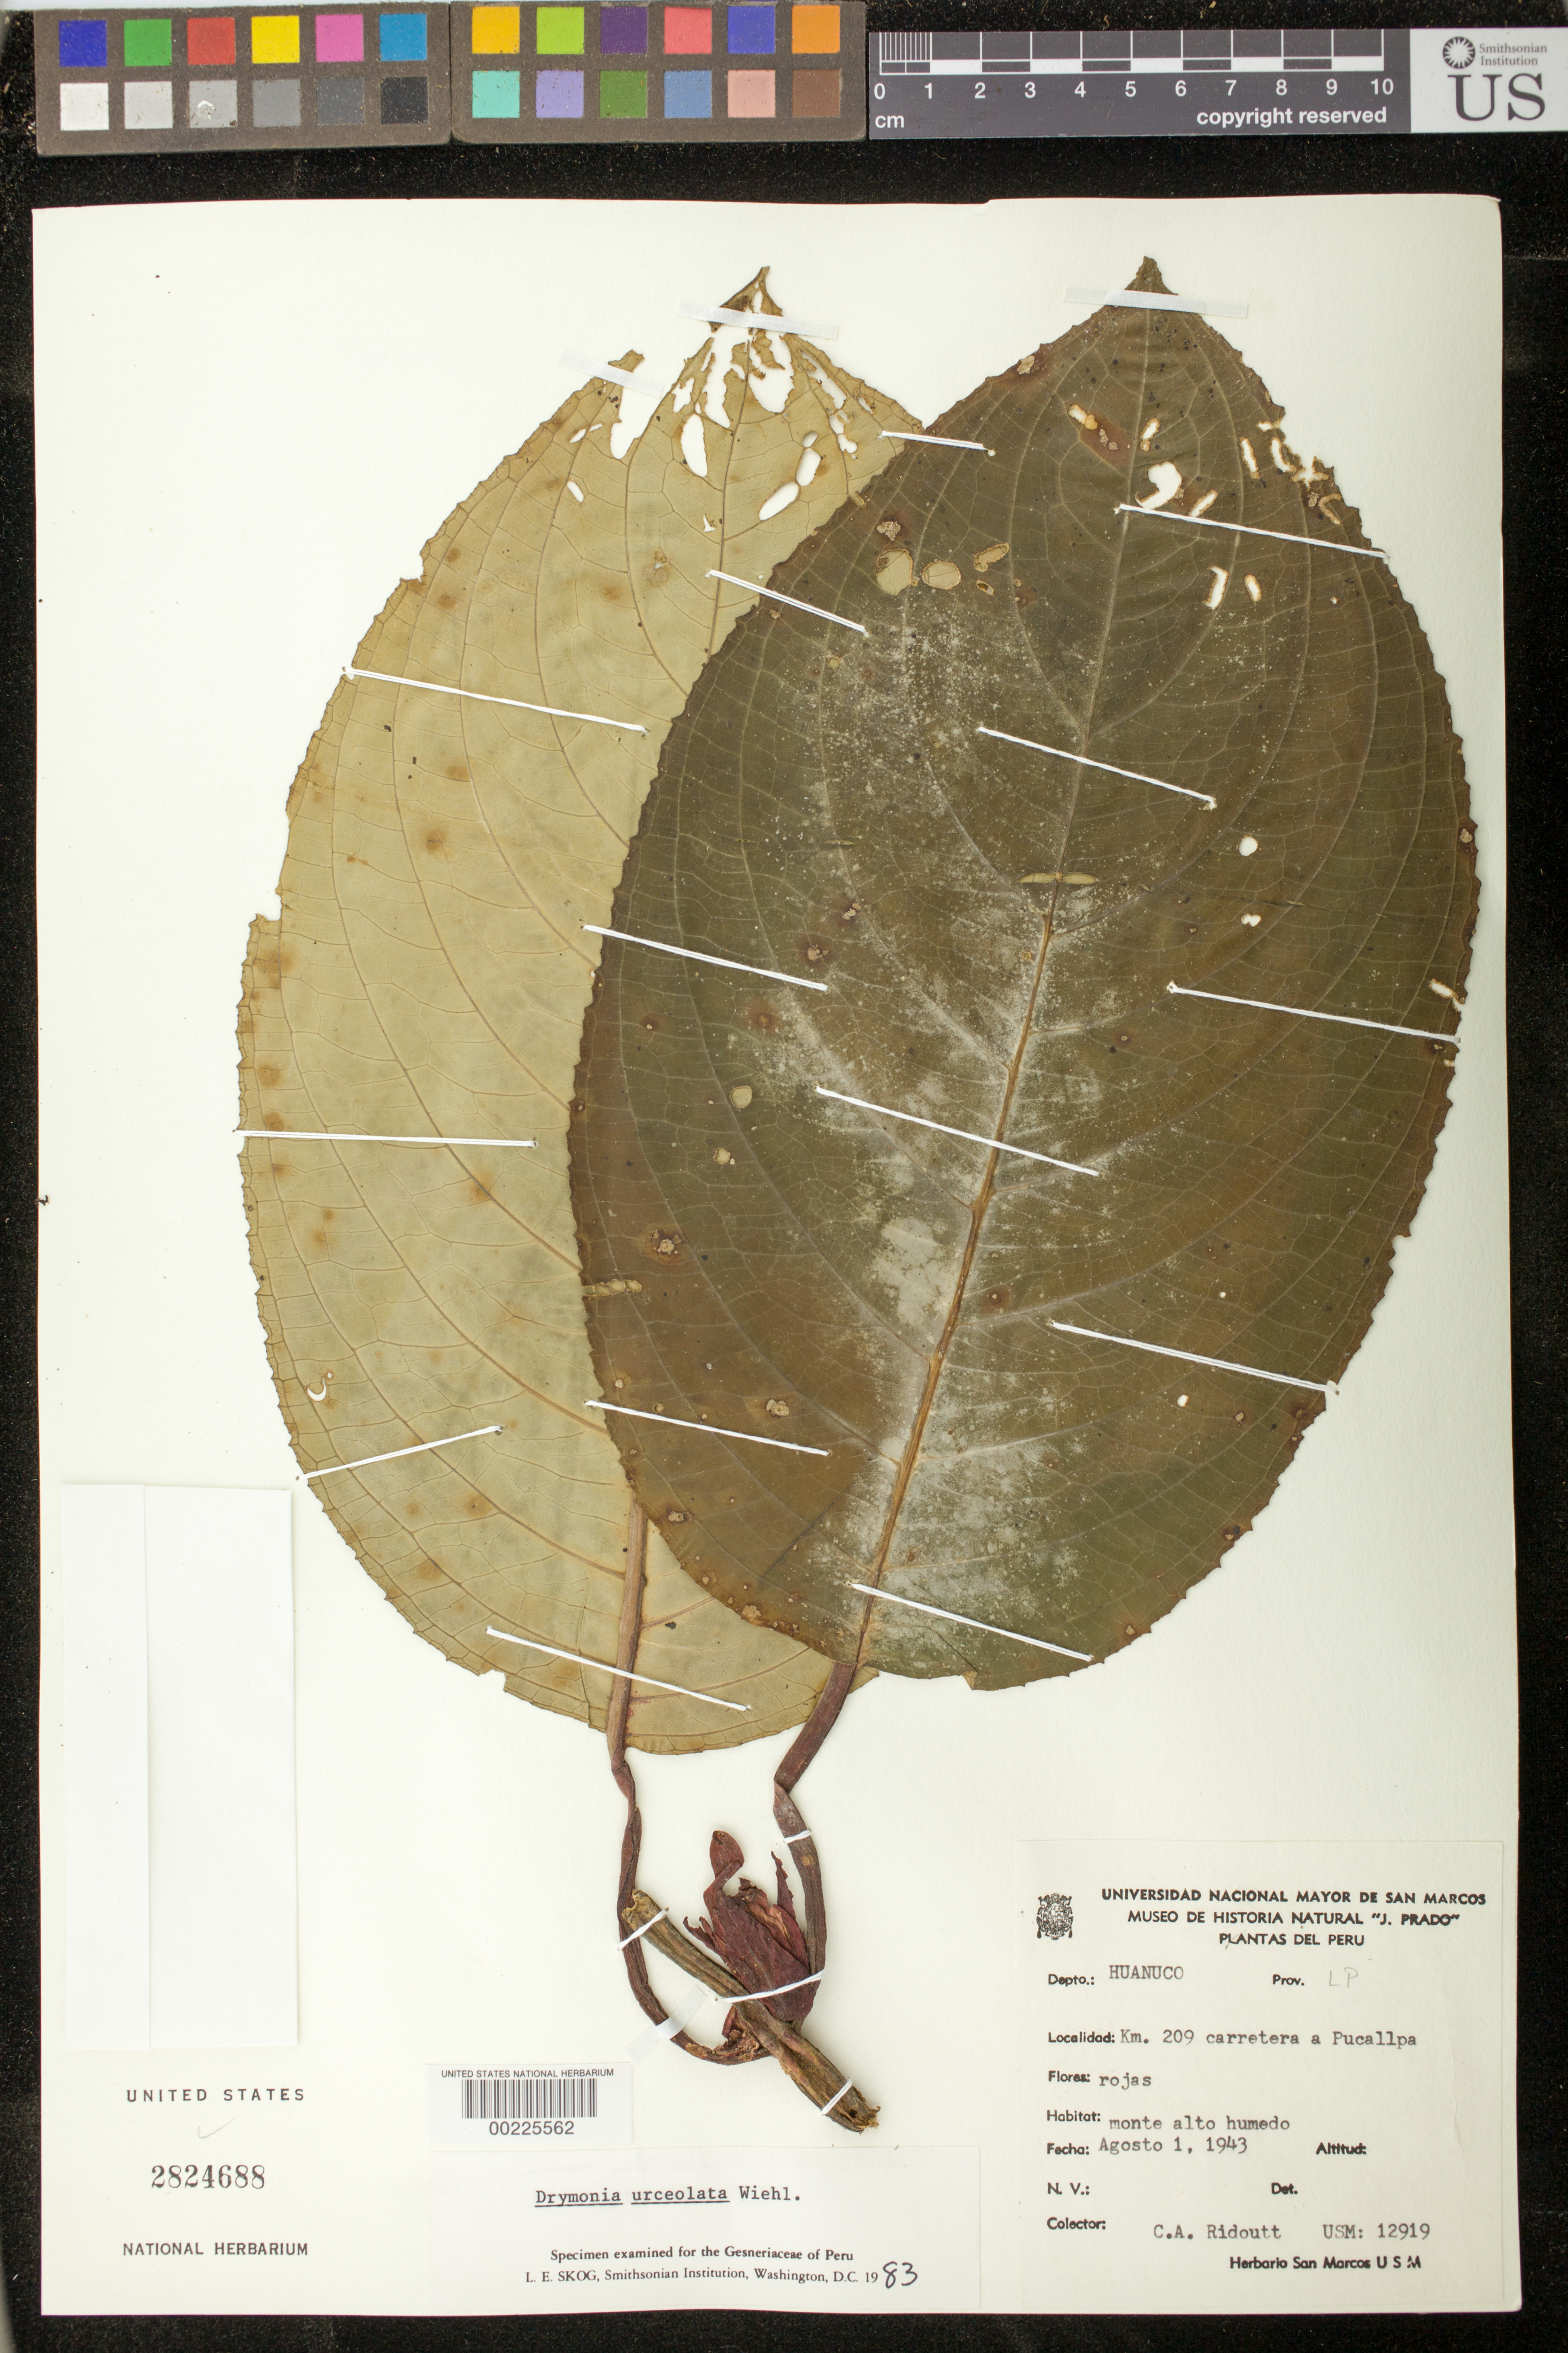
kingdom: Plantae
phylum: Tracheophyta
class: Magnoliopsida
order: Lamiales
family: Gesneriaceae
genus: Drymonia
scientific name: Drymonia urceolata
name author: Wiehler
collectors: C. Ridoutt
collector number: USM 12919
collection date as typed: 01 Aug 1943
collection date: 1943-08-01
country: Peru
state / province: Huánuco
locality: Prov. Leoncio Prado; km 209 highway to Pucallpa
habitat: Very humid forest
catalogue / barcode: US 2824688